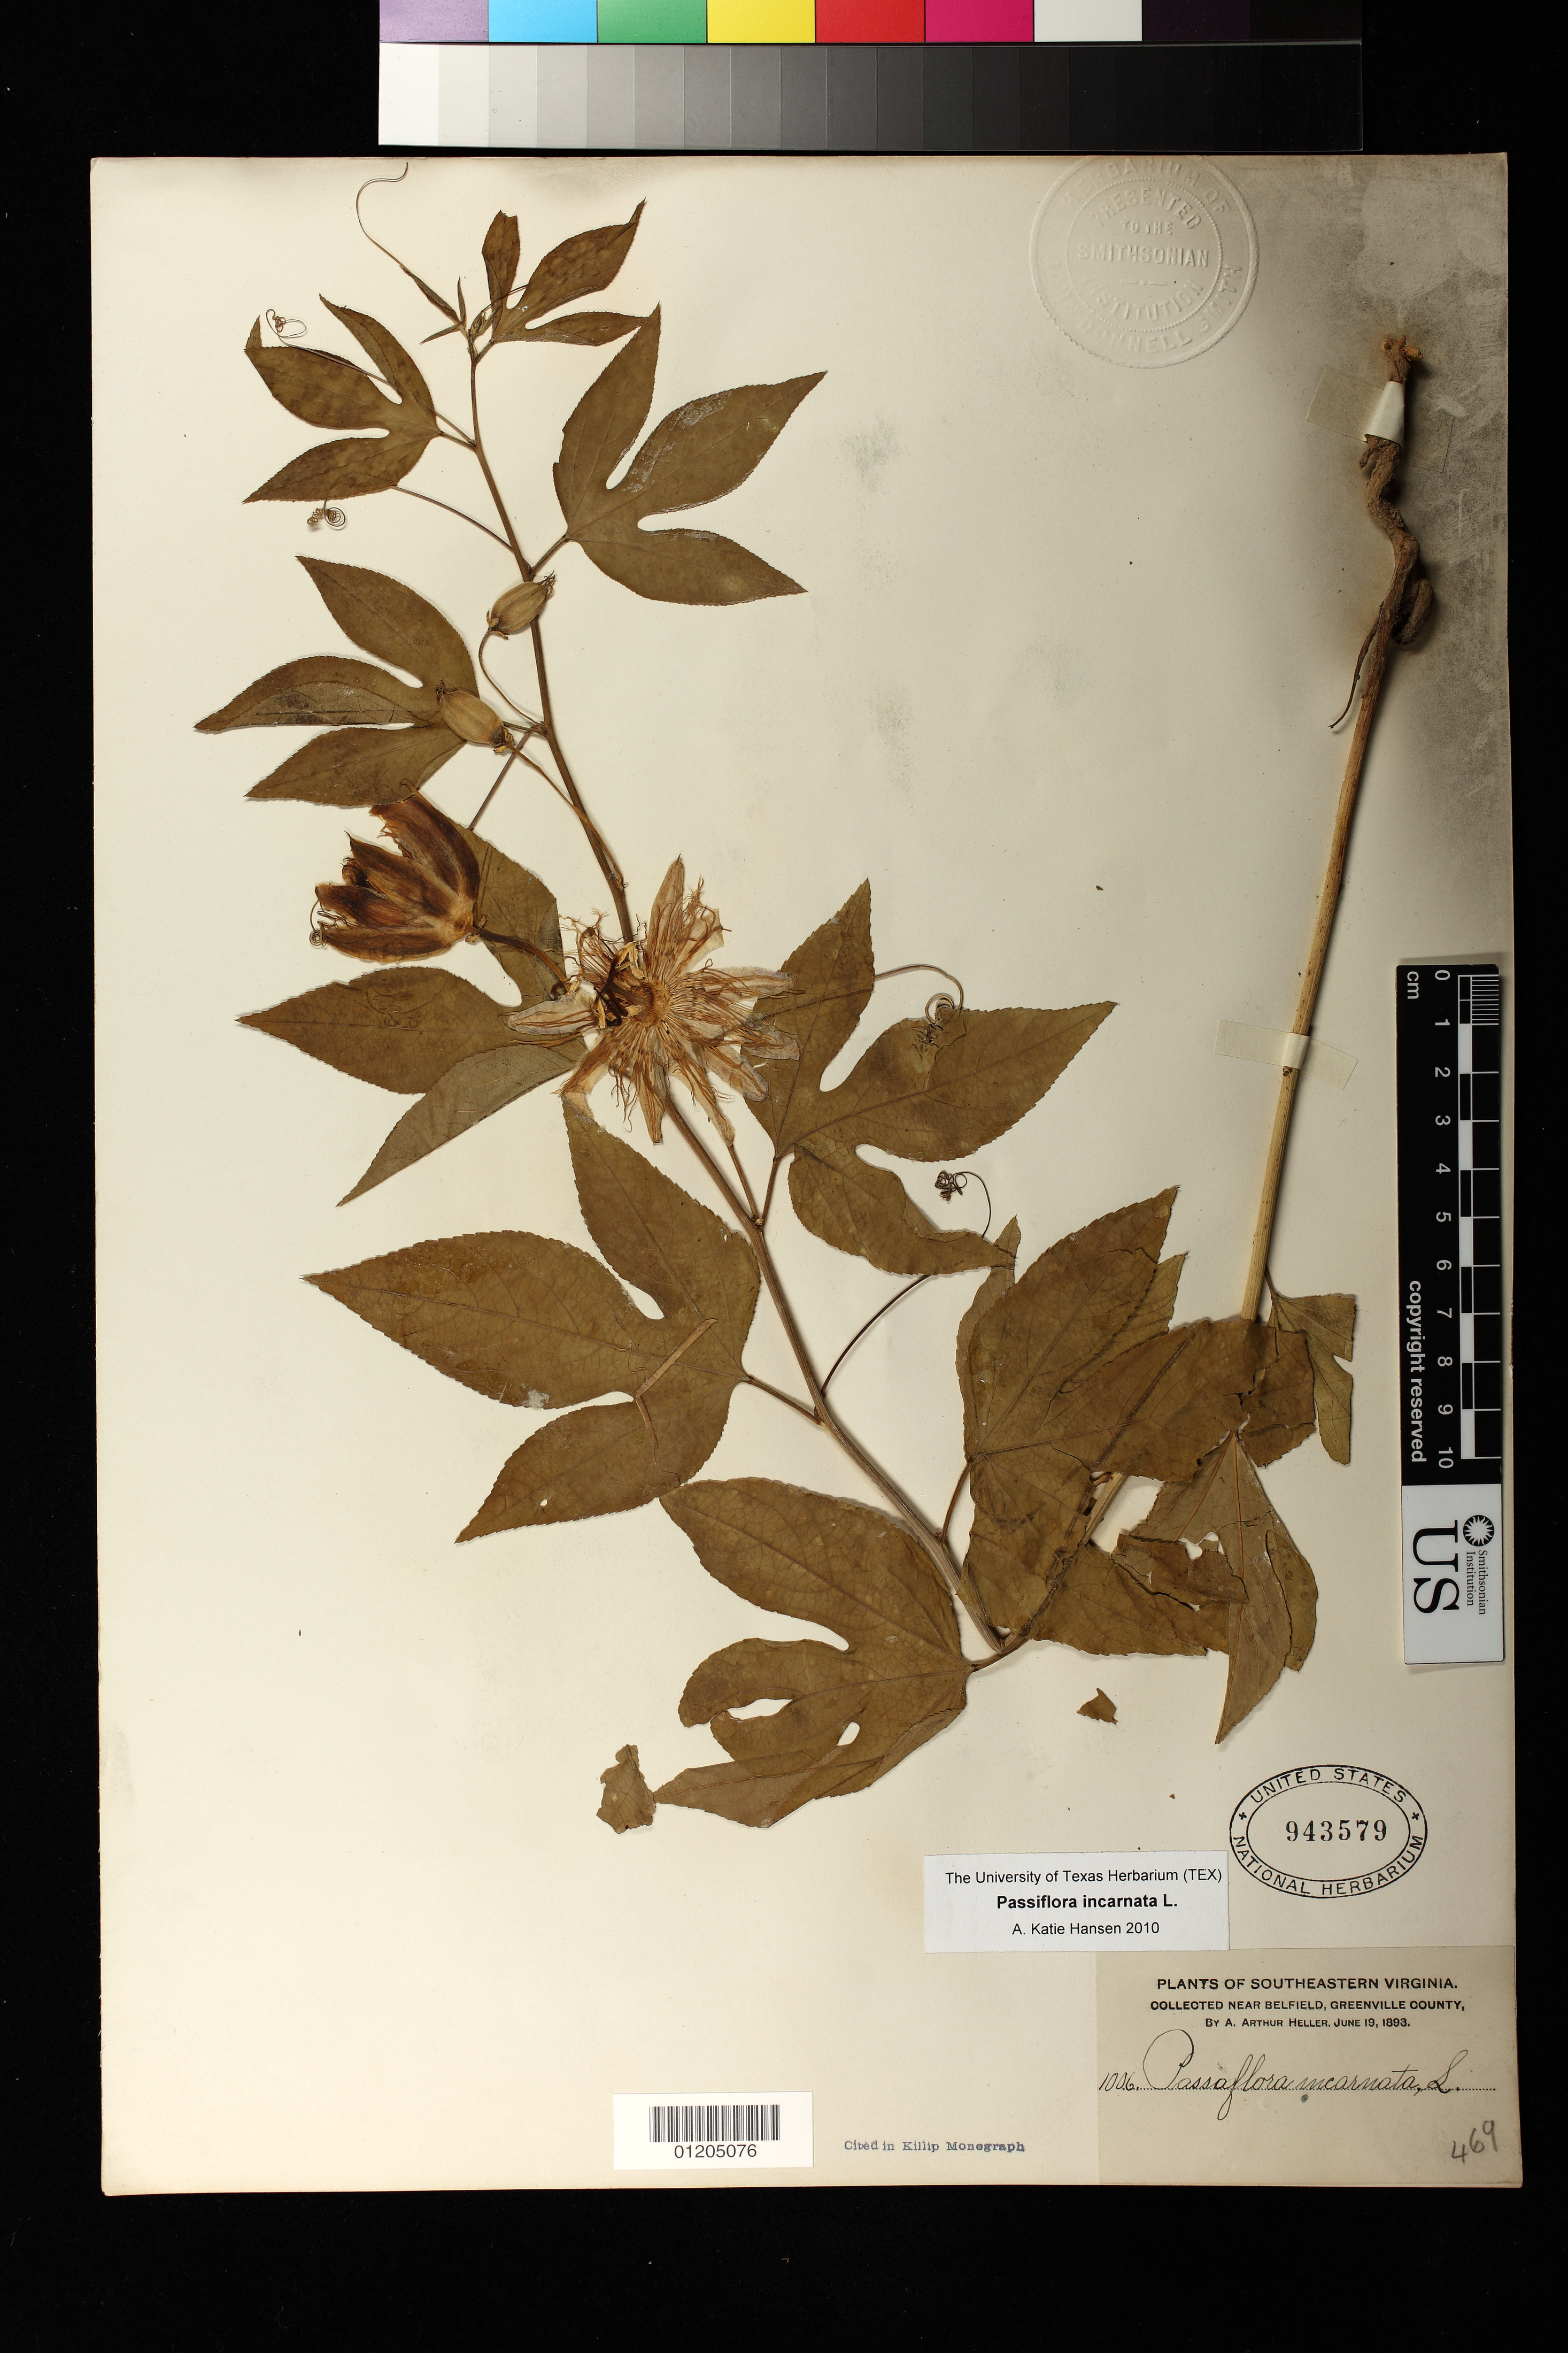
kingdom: Plantae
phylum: Tracheophyta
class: Magnoliopsida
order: Malpighiales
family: Passifloraceae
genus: Passiflora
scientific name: Passiflora incarnata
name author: L.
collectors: A. A. Heller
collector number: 1006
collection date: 1893-06-19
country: United States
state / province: Virginia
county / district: Greensville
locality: near Belfield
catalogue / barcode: US 943579